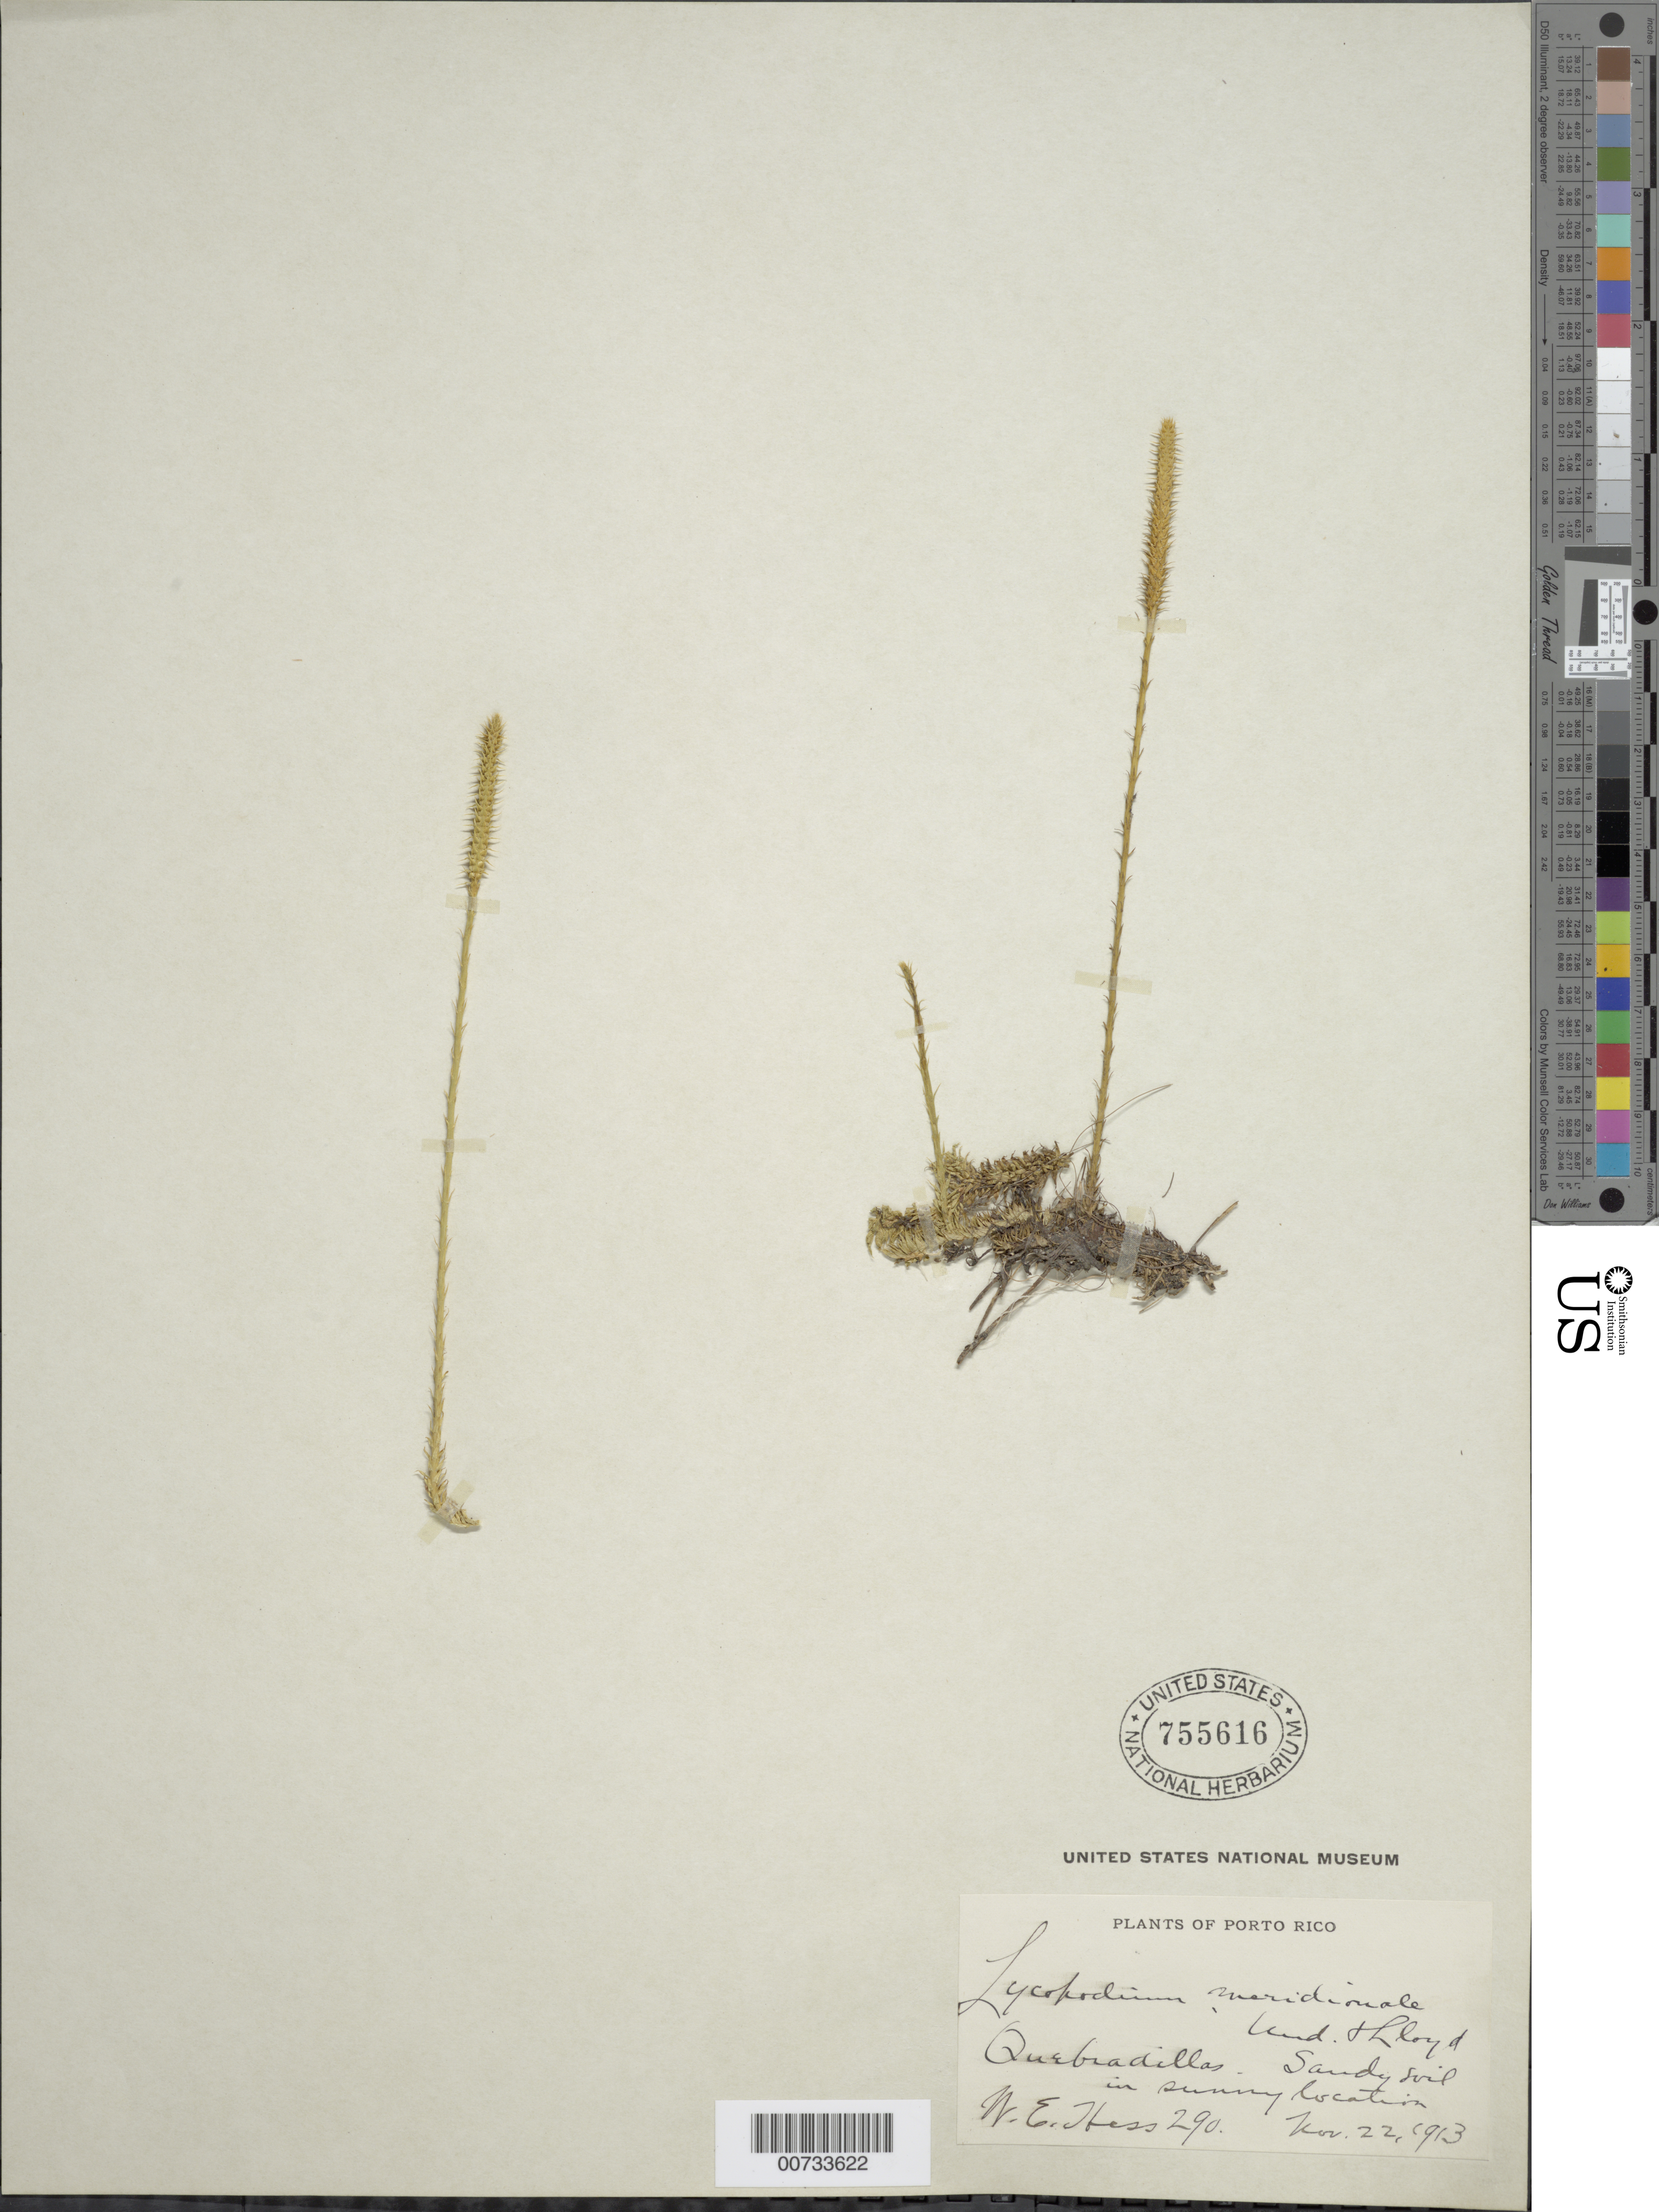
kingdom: Plantae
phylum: Tracheophyta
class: Lycopodiopsida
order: Lycopodiales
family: Lycopodiaceae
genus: Pseudolycopodiella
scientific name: Pseudolycopodiella paradoxa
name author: (Mart.) Holub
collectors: W. Hess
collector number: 290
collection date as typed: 22 Nov 1913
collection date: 1913-11-22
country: Puerto Rico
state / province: Quebradillas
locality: Quebradillas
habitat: Sandy soil in sunny location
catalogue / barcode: US 755616